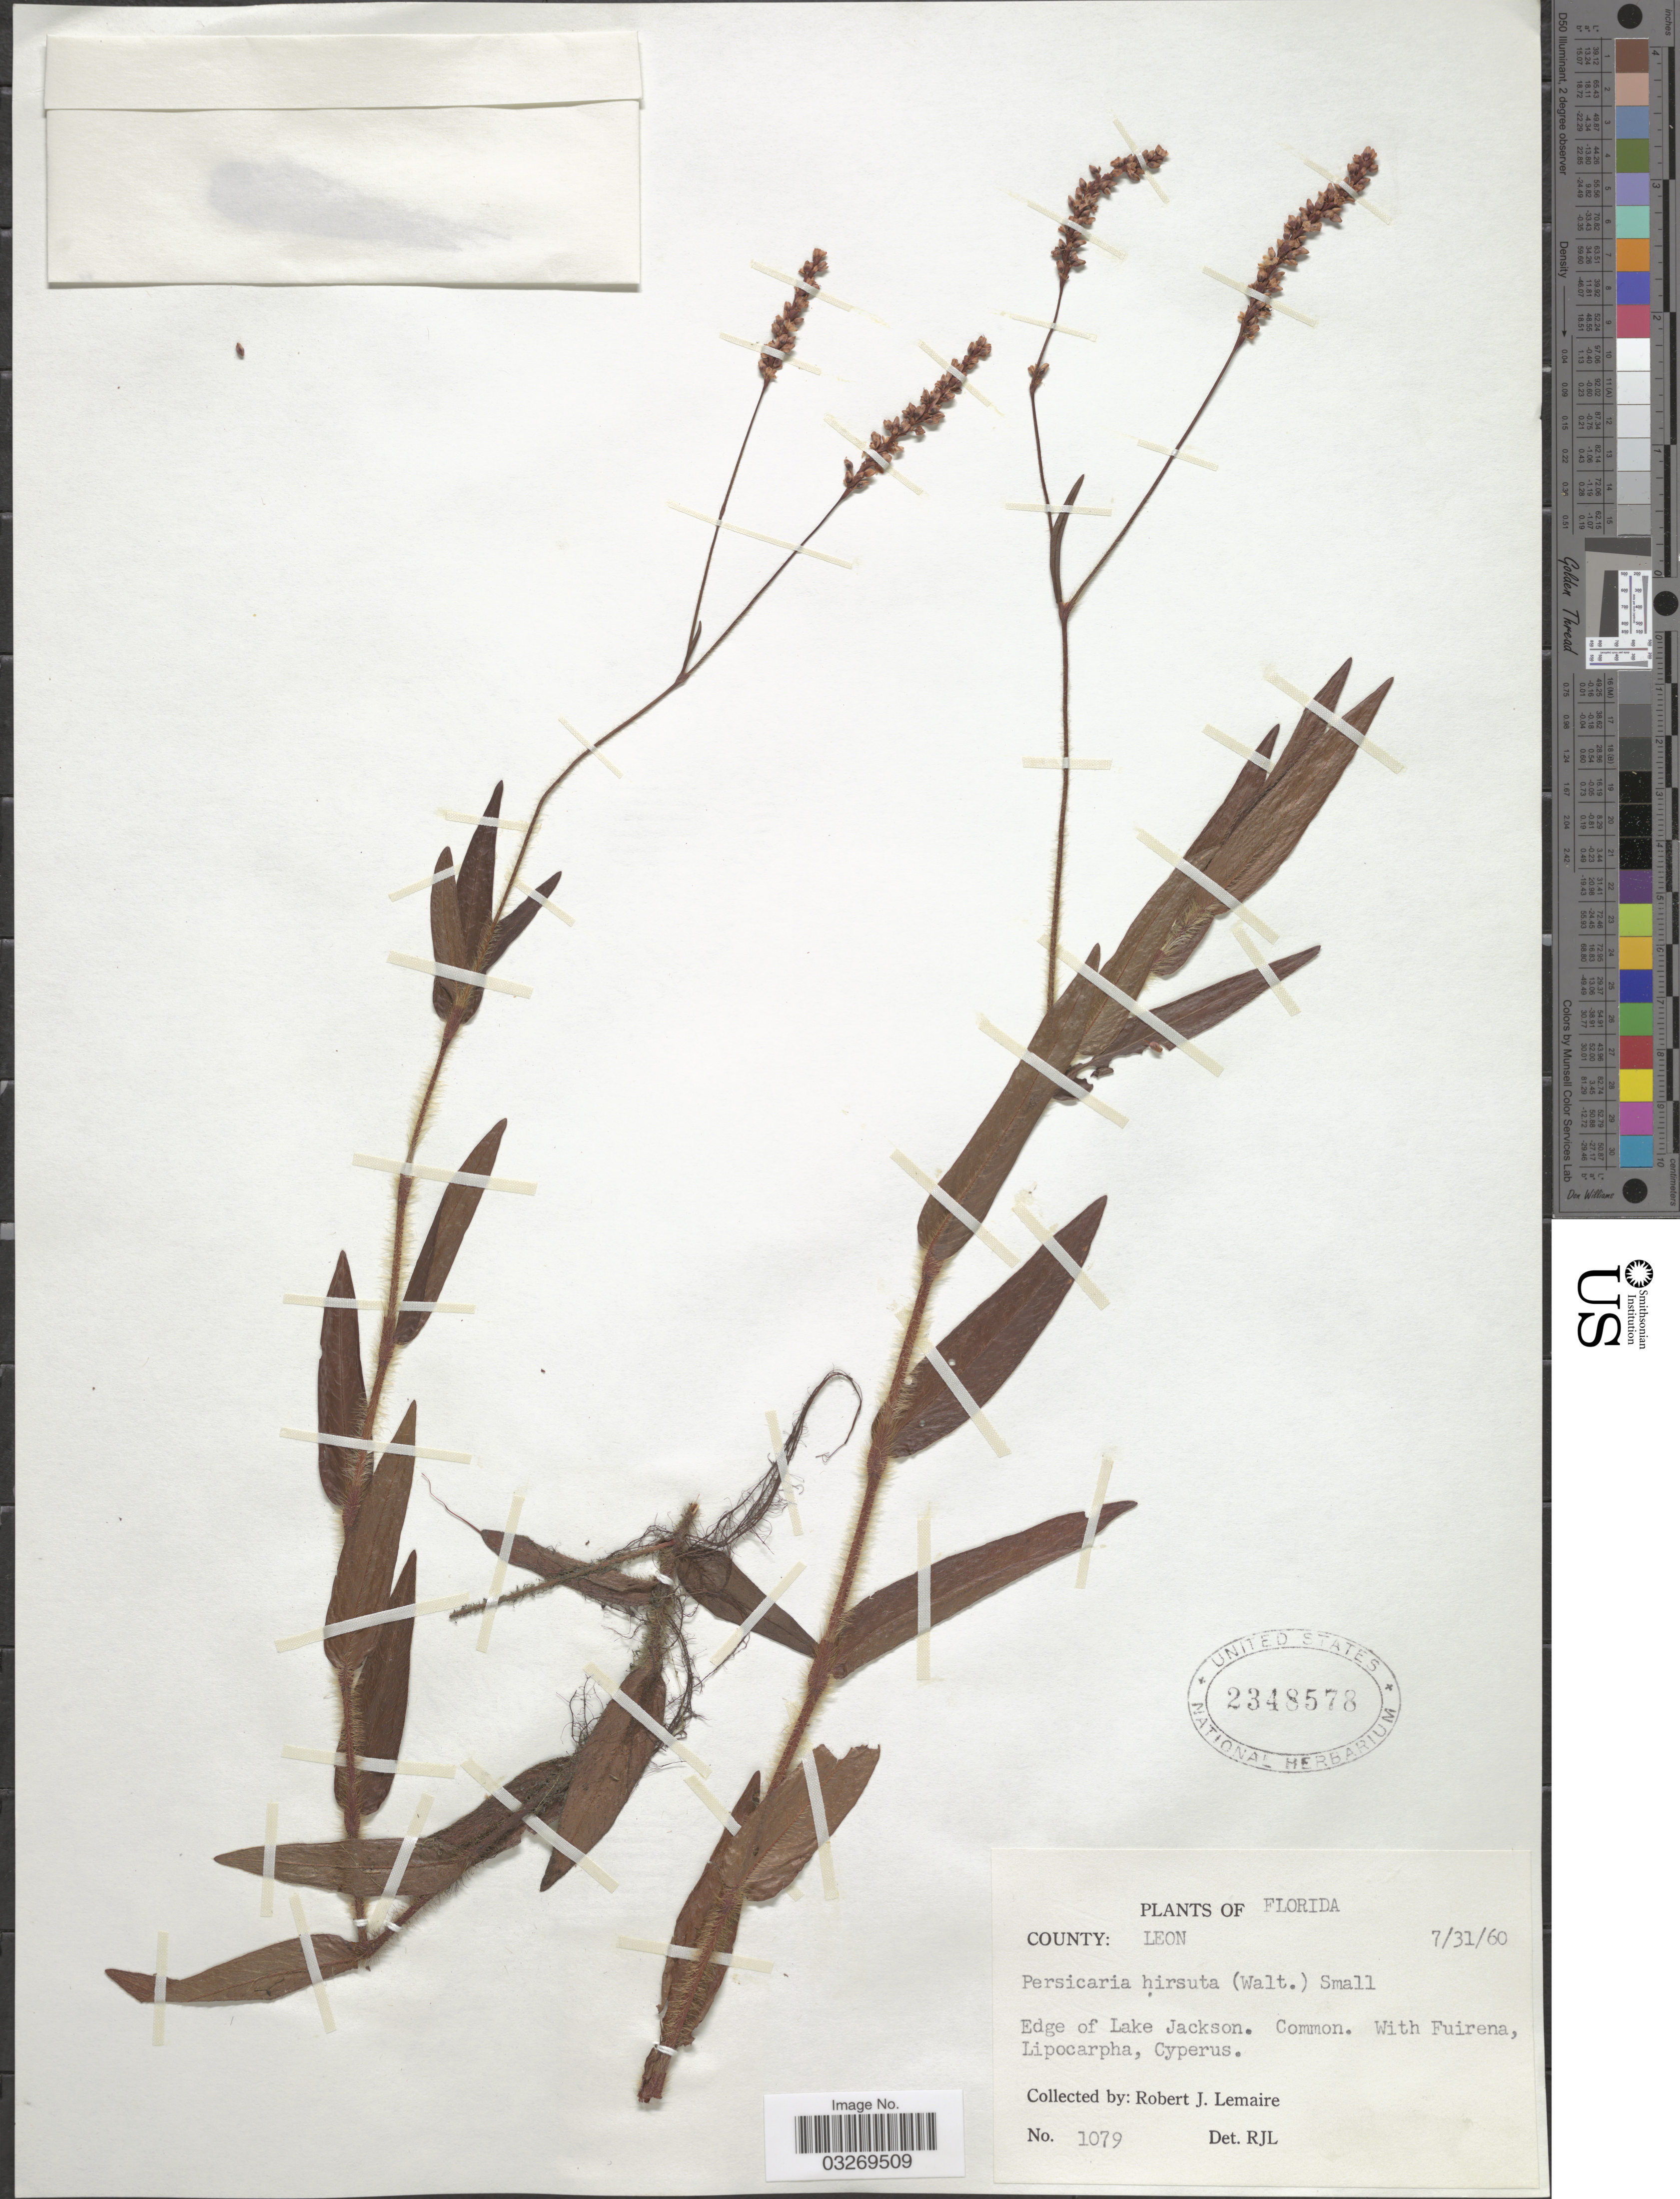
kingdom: Plantae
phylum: Tracheophyta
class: Magnoliopsida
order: Caryophyllales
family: Polygonaceae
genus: Persicaria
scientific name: Persicaria hirsuta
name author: (Walter) Small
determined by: Atha, D. E.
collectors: R. J. Lemaire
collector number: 1079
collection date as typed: Transcribed d/m/y: 31/7/60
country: United States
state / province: Florida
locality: County: Leon, Edge of Lake Jackson.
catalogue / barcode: US 2348578